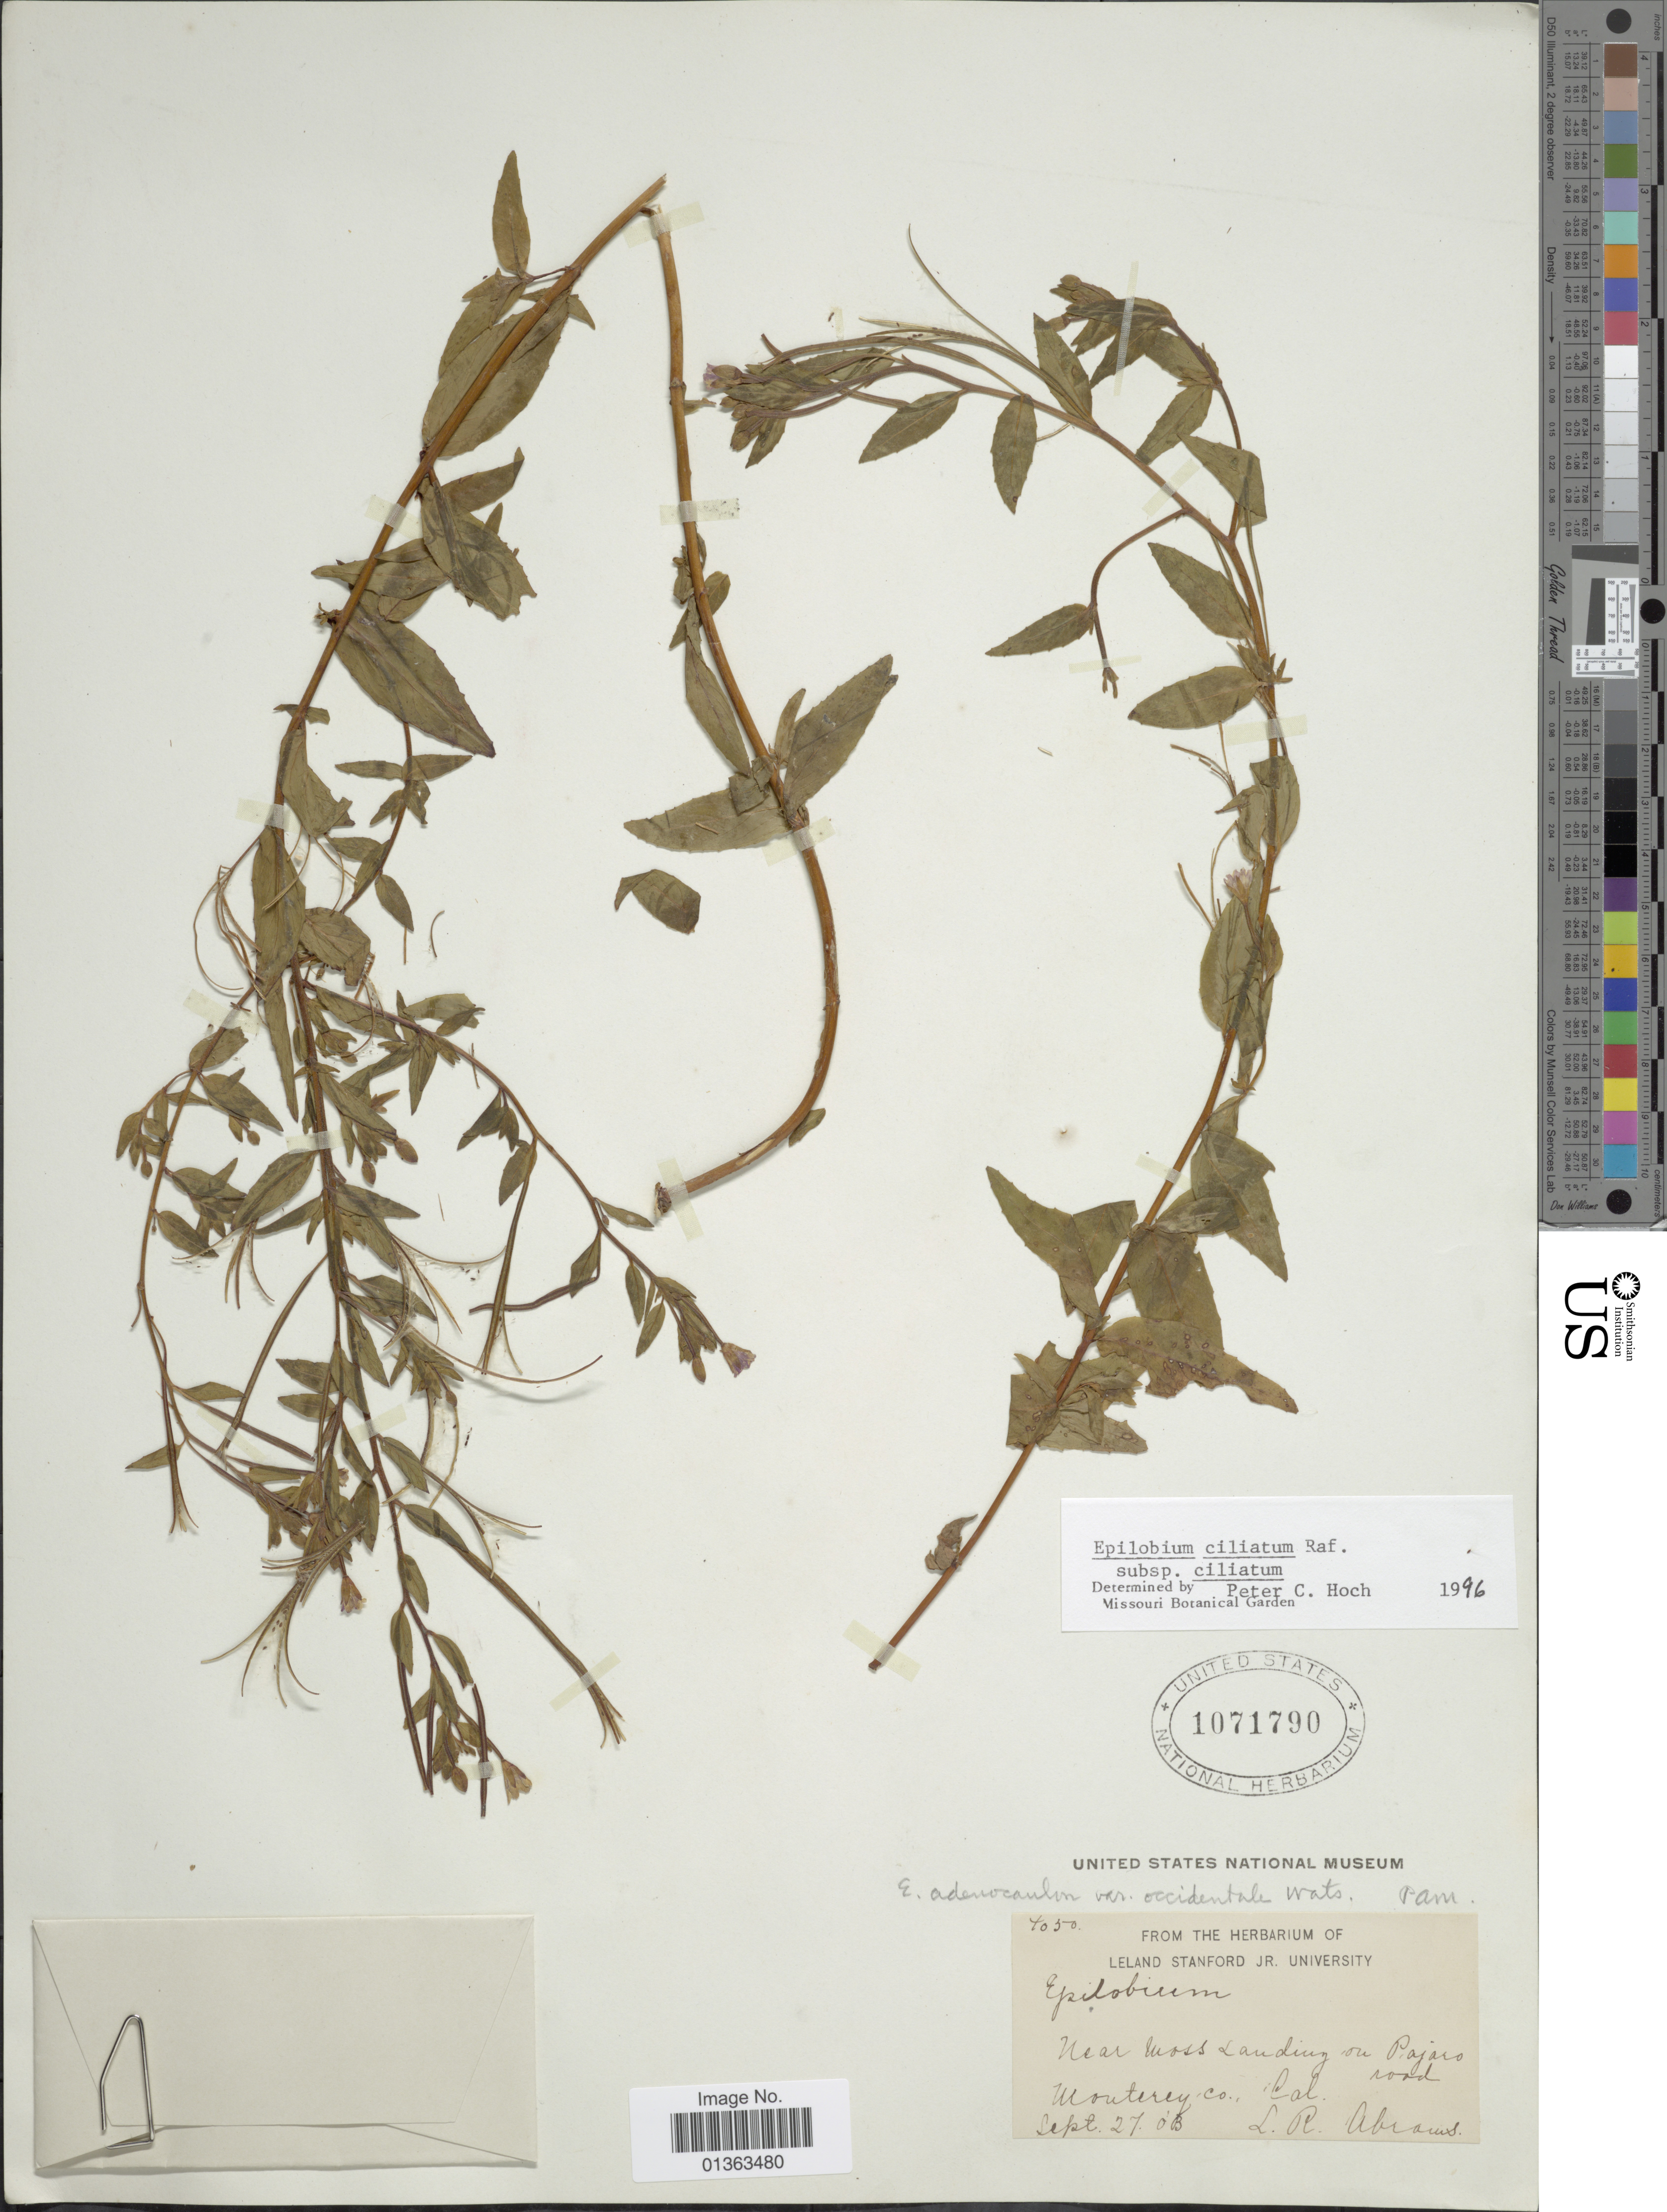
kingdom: Plantae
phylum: Tracheophyta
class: Magnoliopsida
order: Myrtales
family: Onagraceae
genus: Epilobium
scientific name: Epilobium ciliatum subsp. ciliatum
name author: Raf.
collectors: L. Abrams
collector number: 4050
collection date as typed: Transcribed d/m/y: 27/9/3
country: United States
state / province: California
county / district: Monterey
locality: Near moss landing on Pajaro road, Monterey Co.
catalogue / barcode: US 1071790